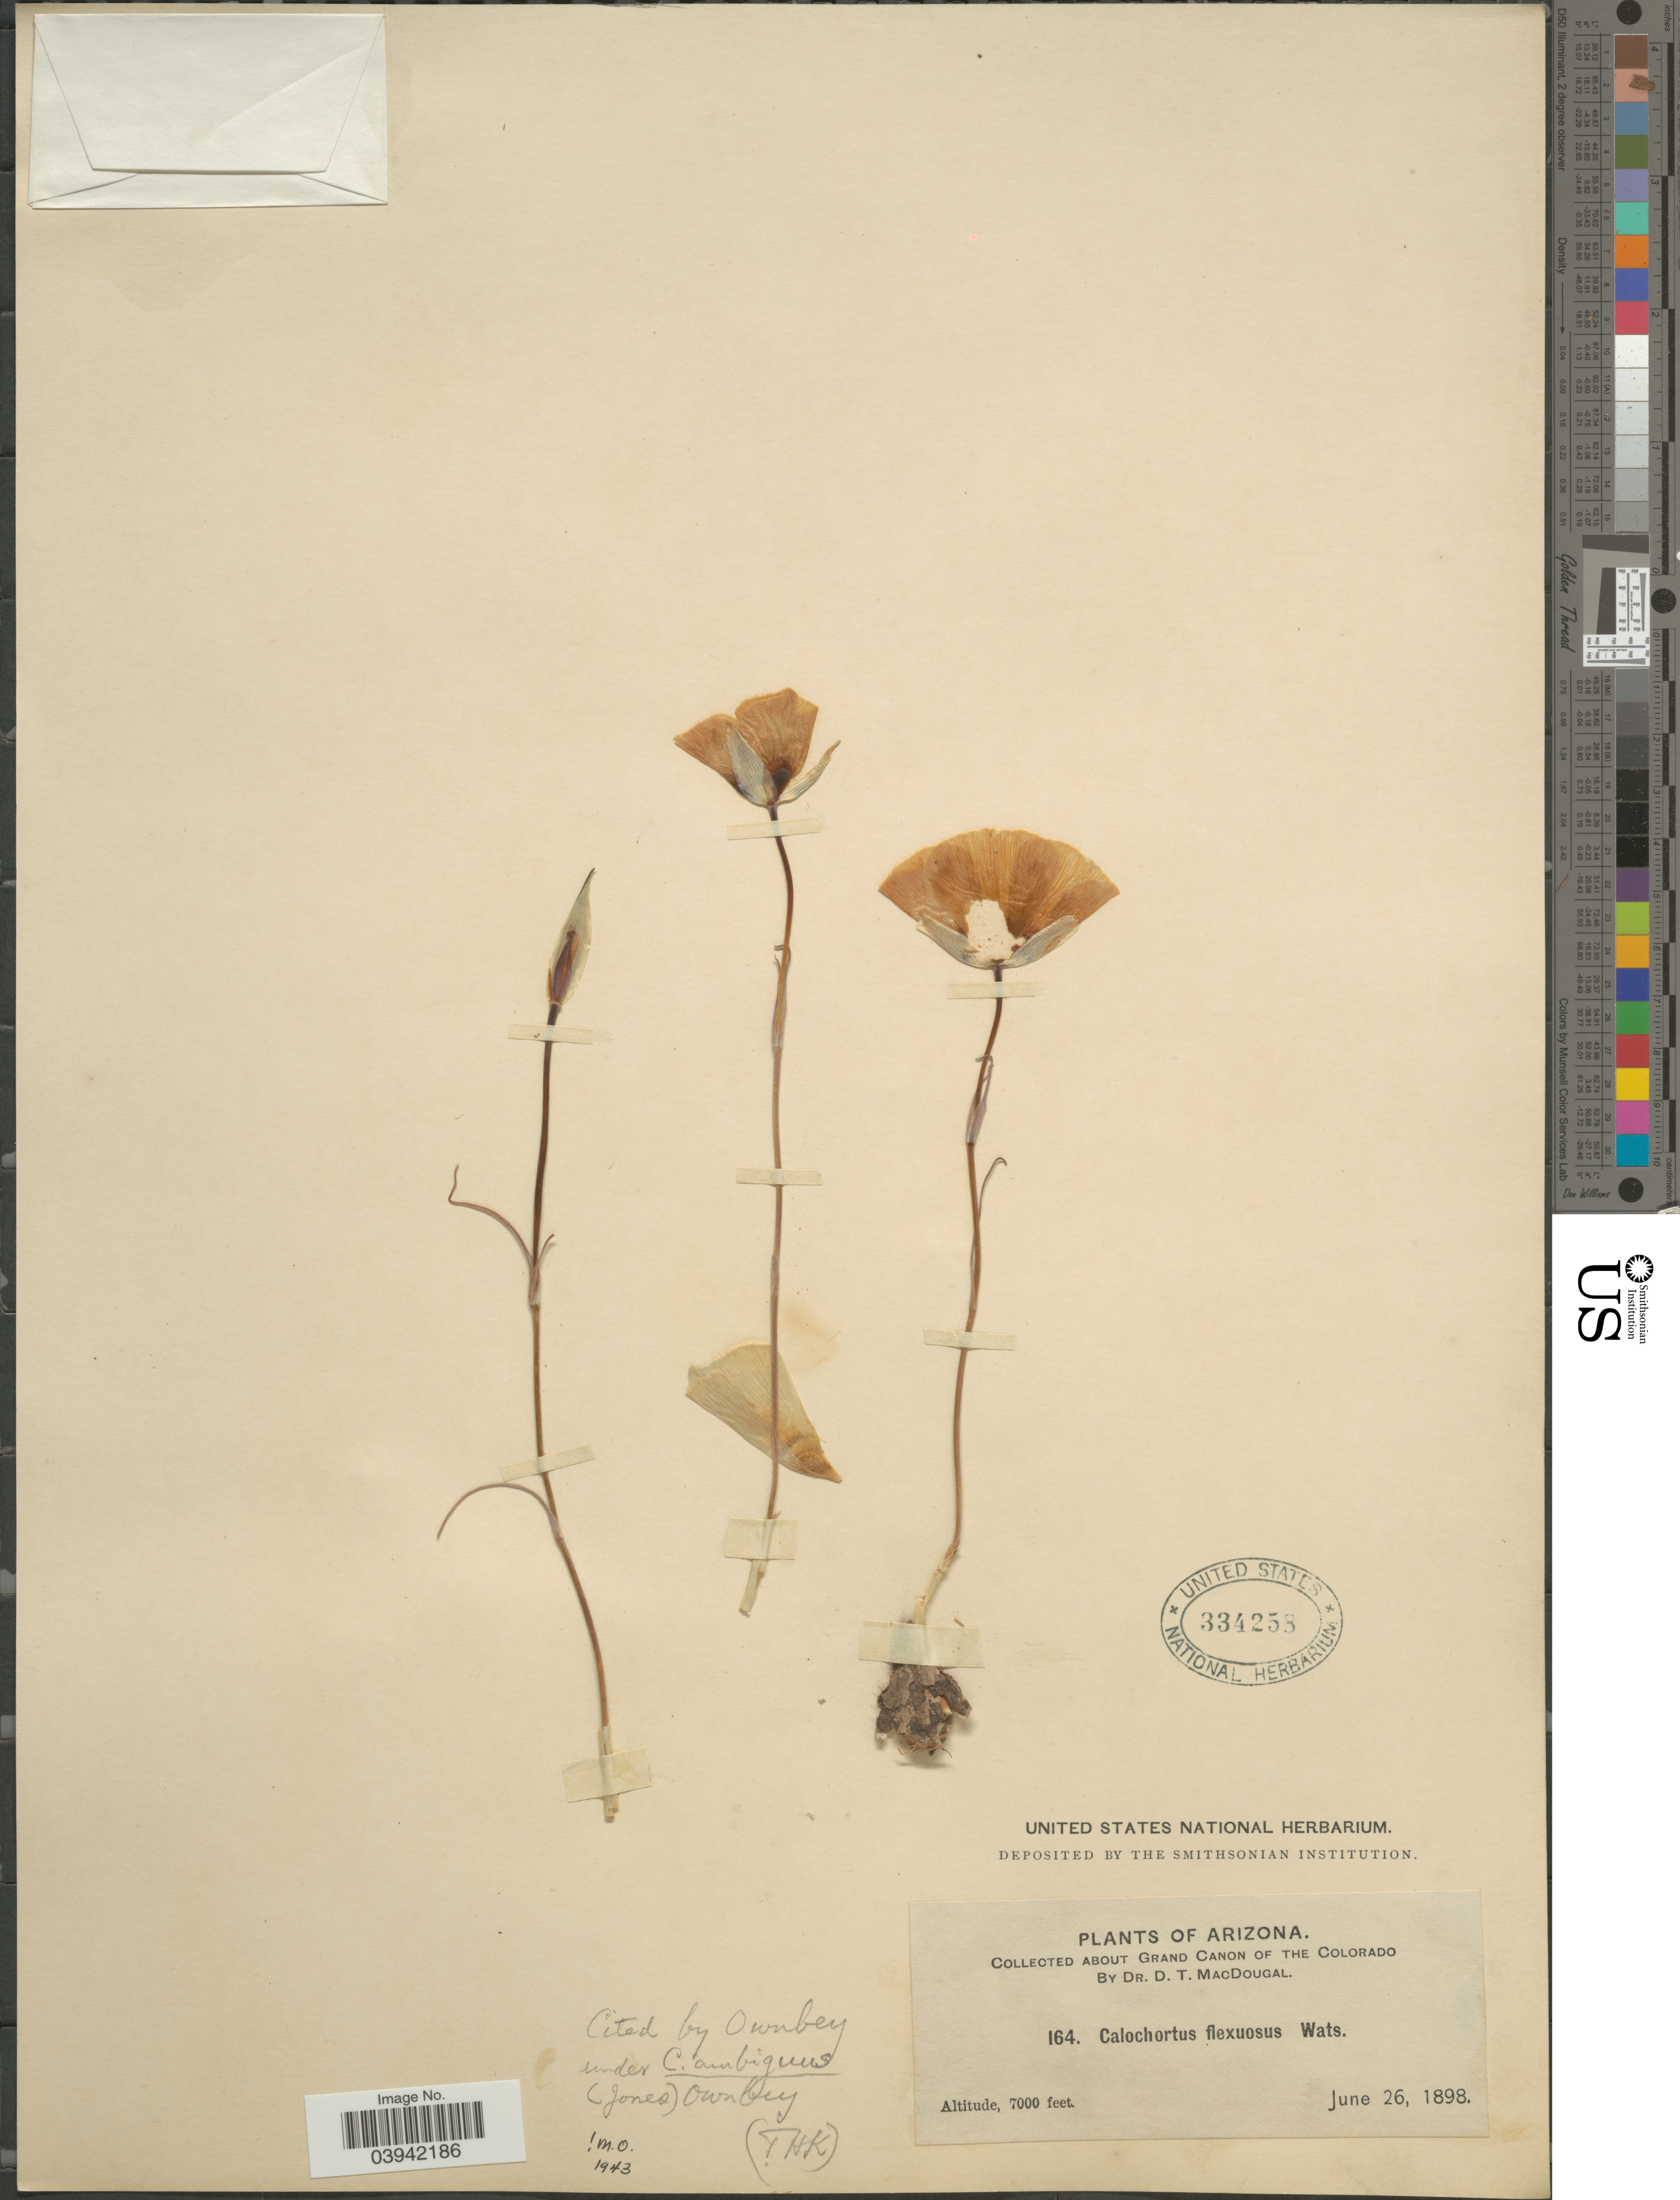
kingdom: Plantae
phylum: Tracheophyta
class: Liliopsida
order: Liliales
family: Liliaceae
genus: Calochortus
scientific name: Calochortus ambiguus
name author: (M.E. Jones) Ownbey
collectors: D. T. MacDougal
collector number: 164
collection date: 1898-06-26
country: United States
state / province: Arizona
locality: About Grand Canon of the Colorado.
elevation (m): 2134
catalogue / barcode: US 334258